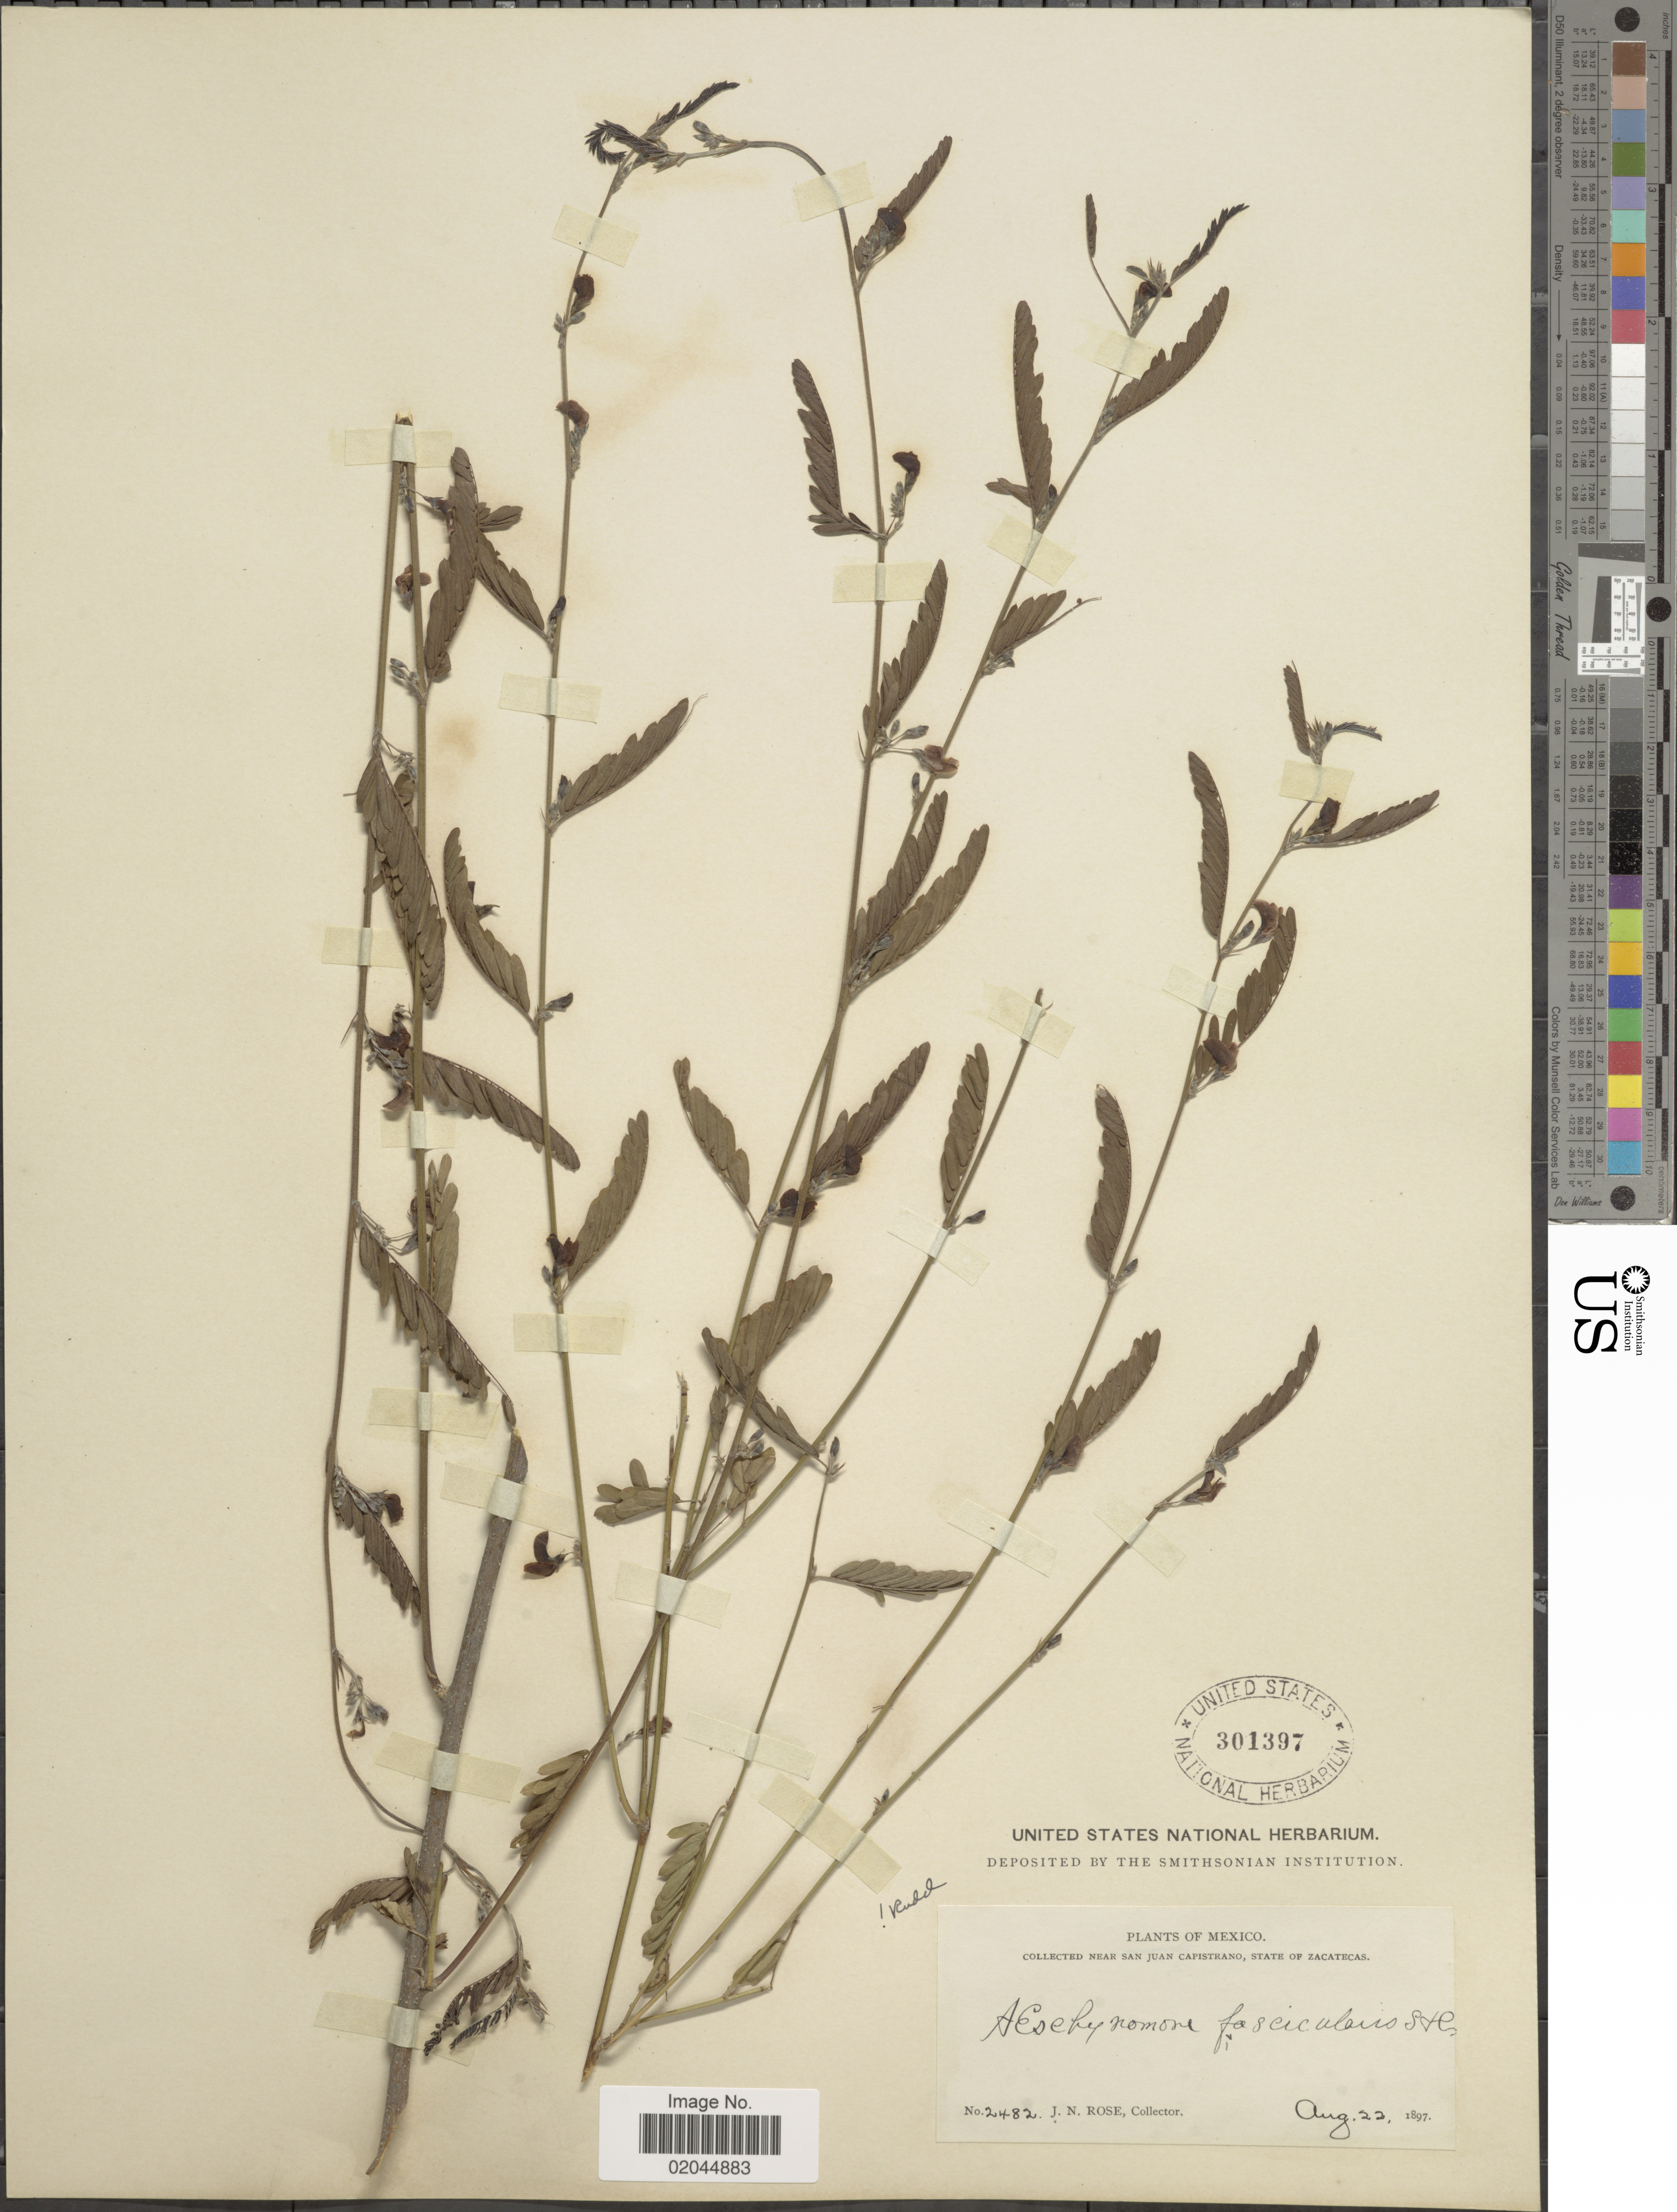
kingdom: Plantae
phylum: Tracheophyta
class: Magnoliopsida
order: Fabales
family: Fabaceae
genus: Aeschynomene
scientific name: Aeschynomene fascicularis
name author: Schltdl. & Cham.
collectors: J. N. Rose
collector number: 2482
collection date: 1897-08-22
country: Mexico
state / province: Zacatecas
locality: Near San Juan Capistrano,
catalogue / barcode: US 301397